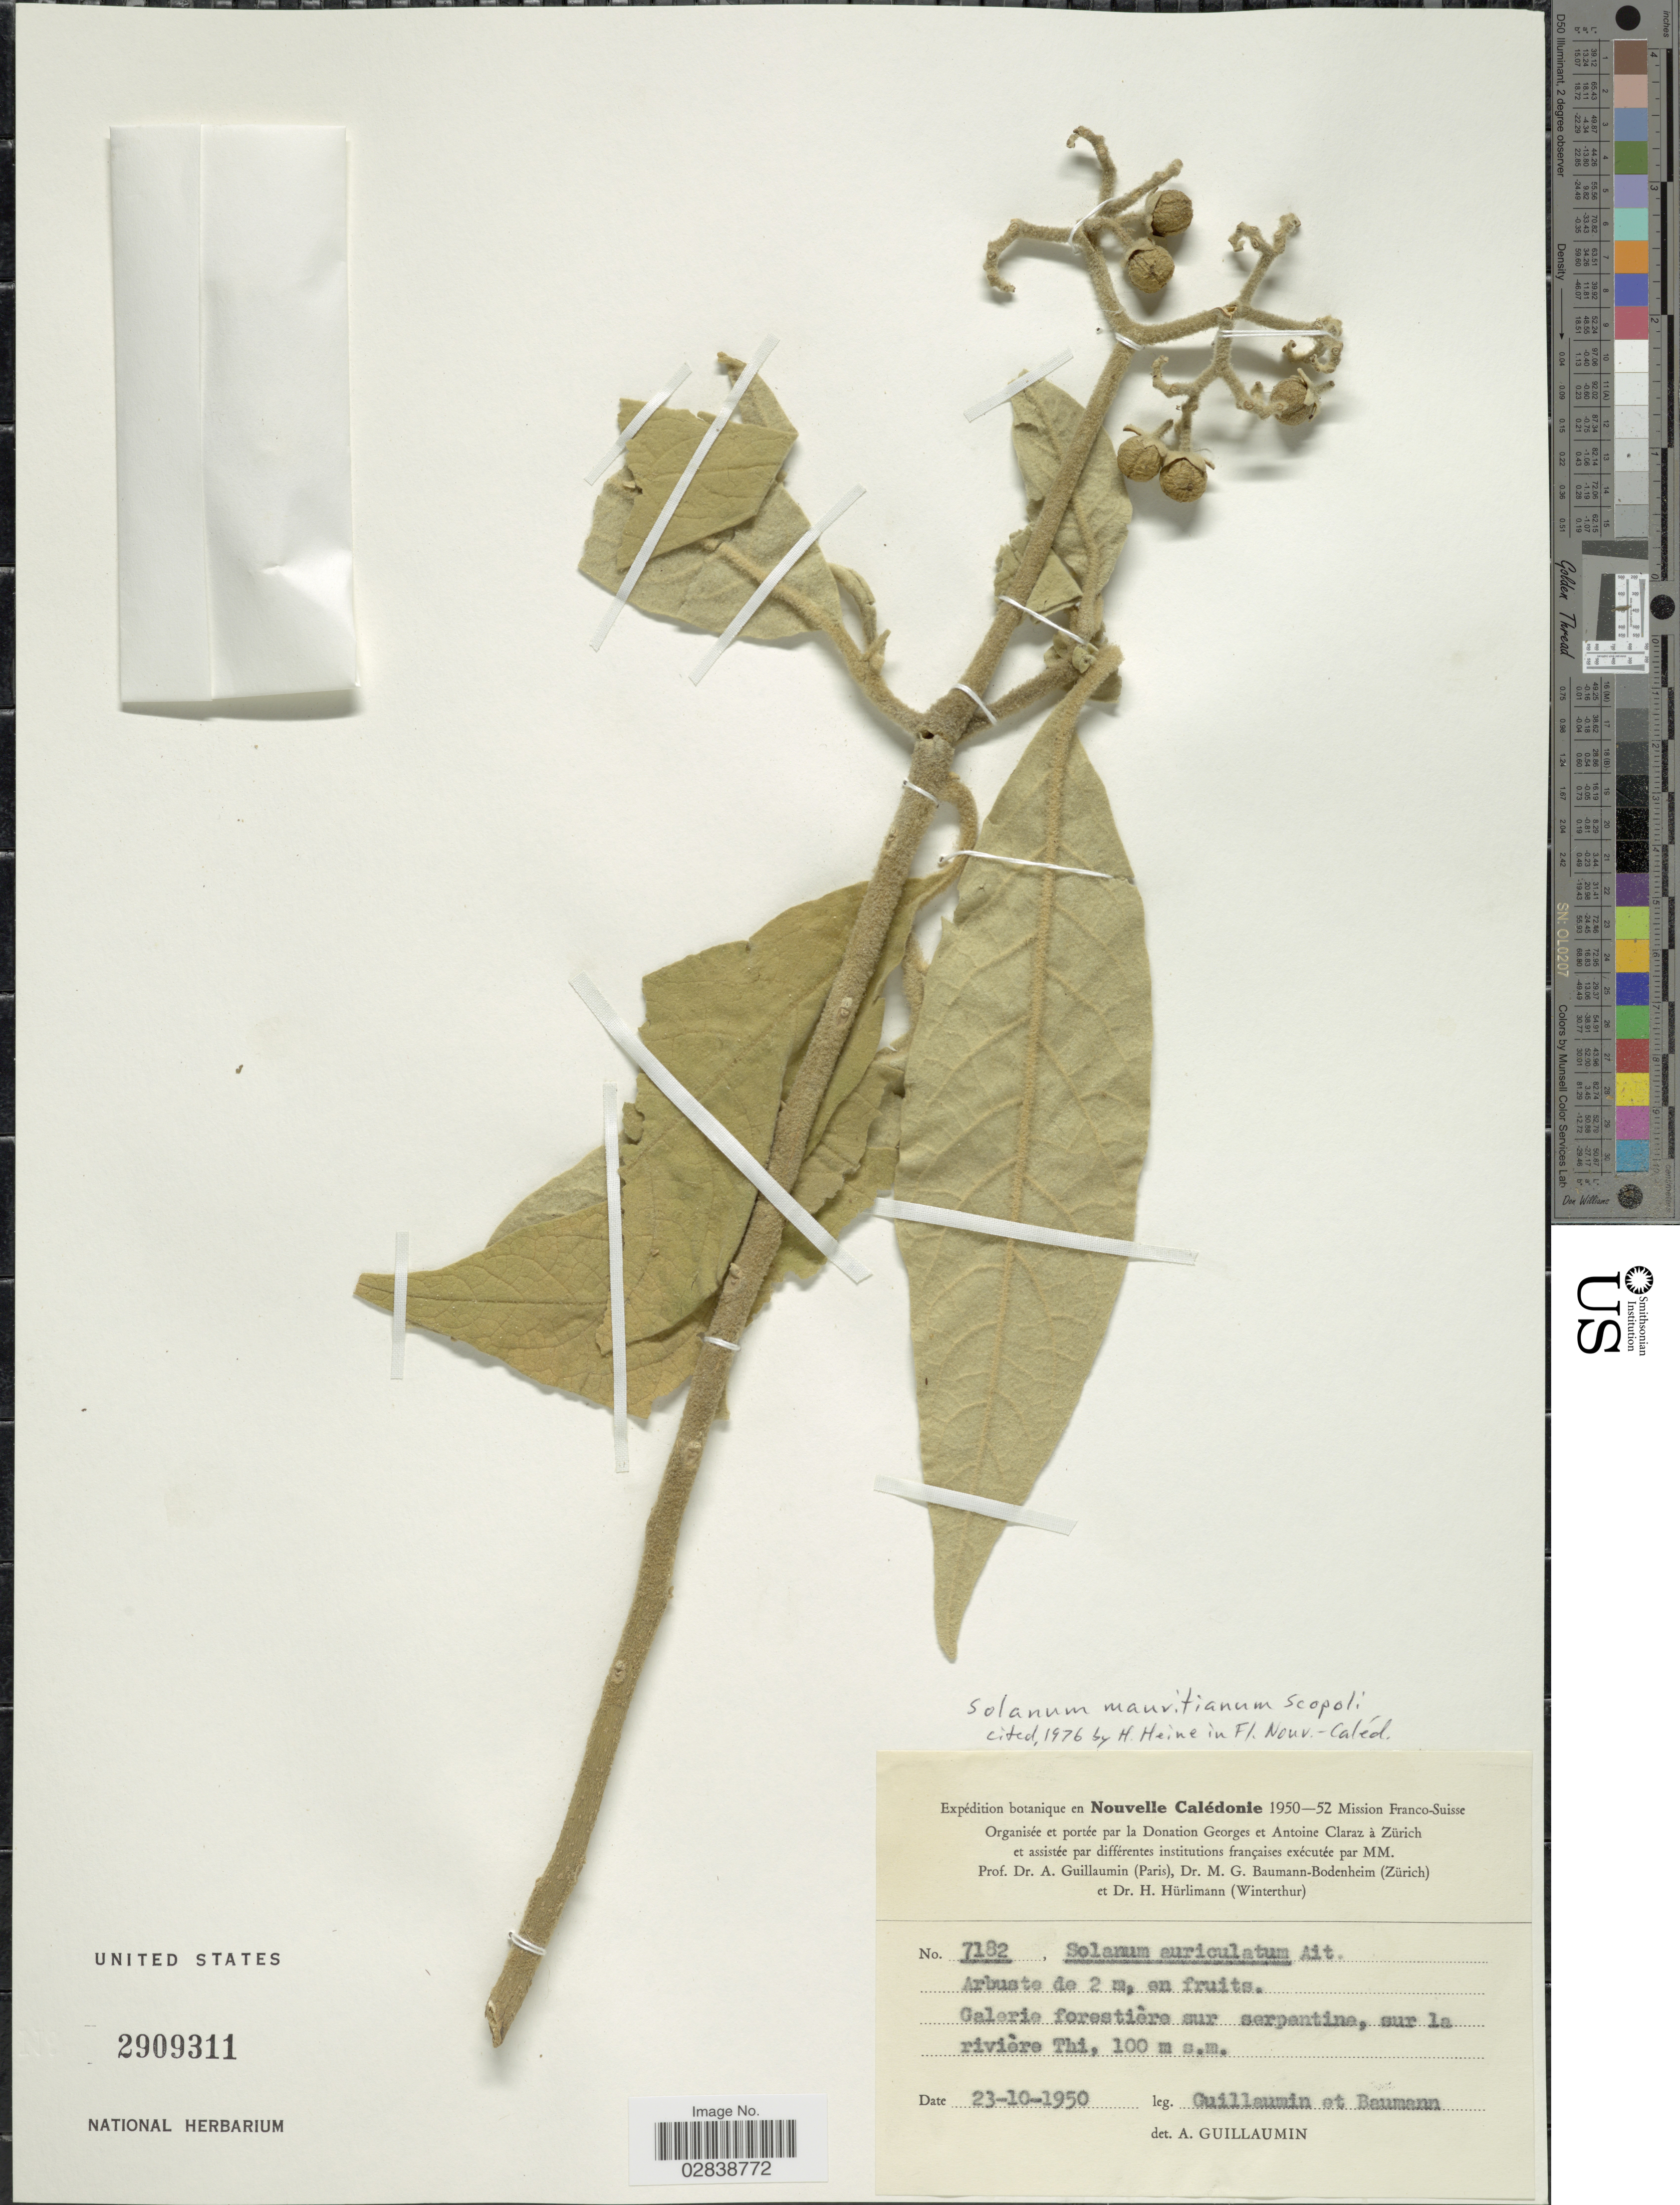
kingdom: Plantae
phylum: Tracheophyta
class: Magnoliopsida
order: Solanales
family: Solanaceae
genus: Solanum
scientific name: Solanum mauritianum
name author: Scop.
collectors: A. Guillaumin & M. G. Baumann-Bodenheim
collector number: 7182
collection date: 1950-10-23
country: New Caledonia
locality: Galerie forestière sur serpentine, sur la rivière Thi.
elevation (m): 100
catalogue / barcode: US 2909311